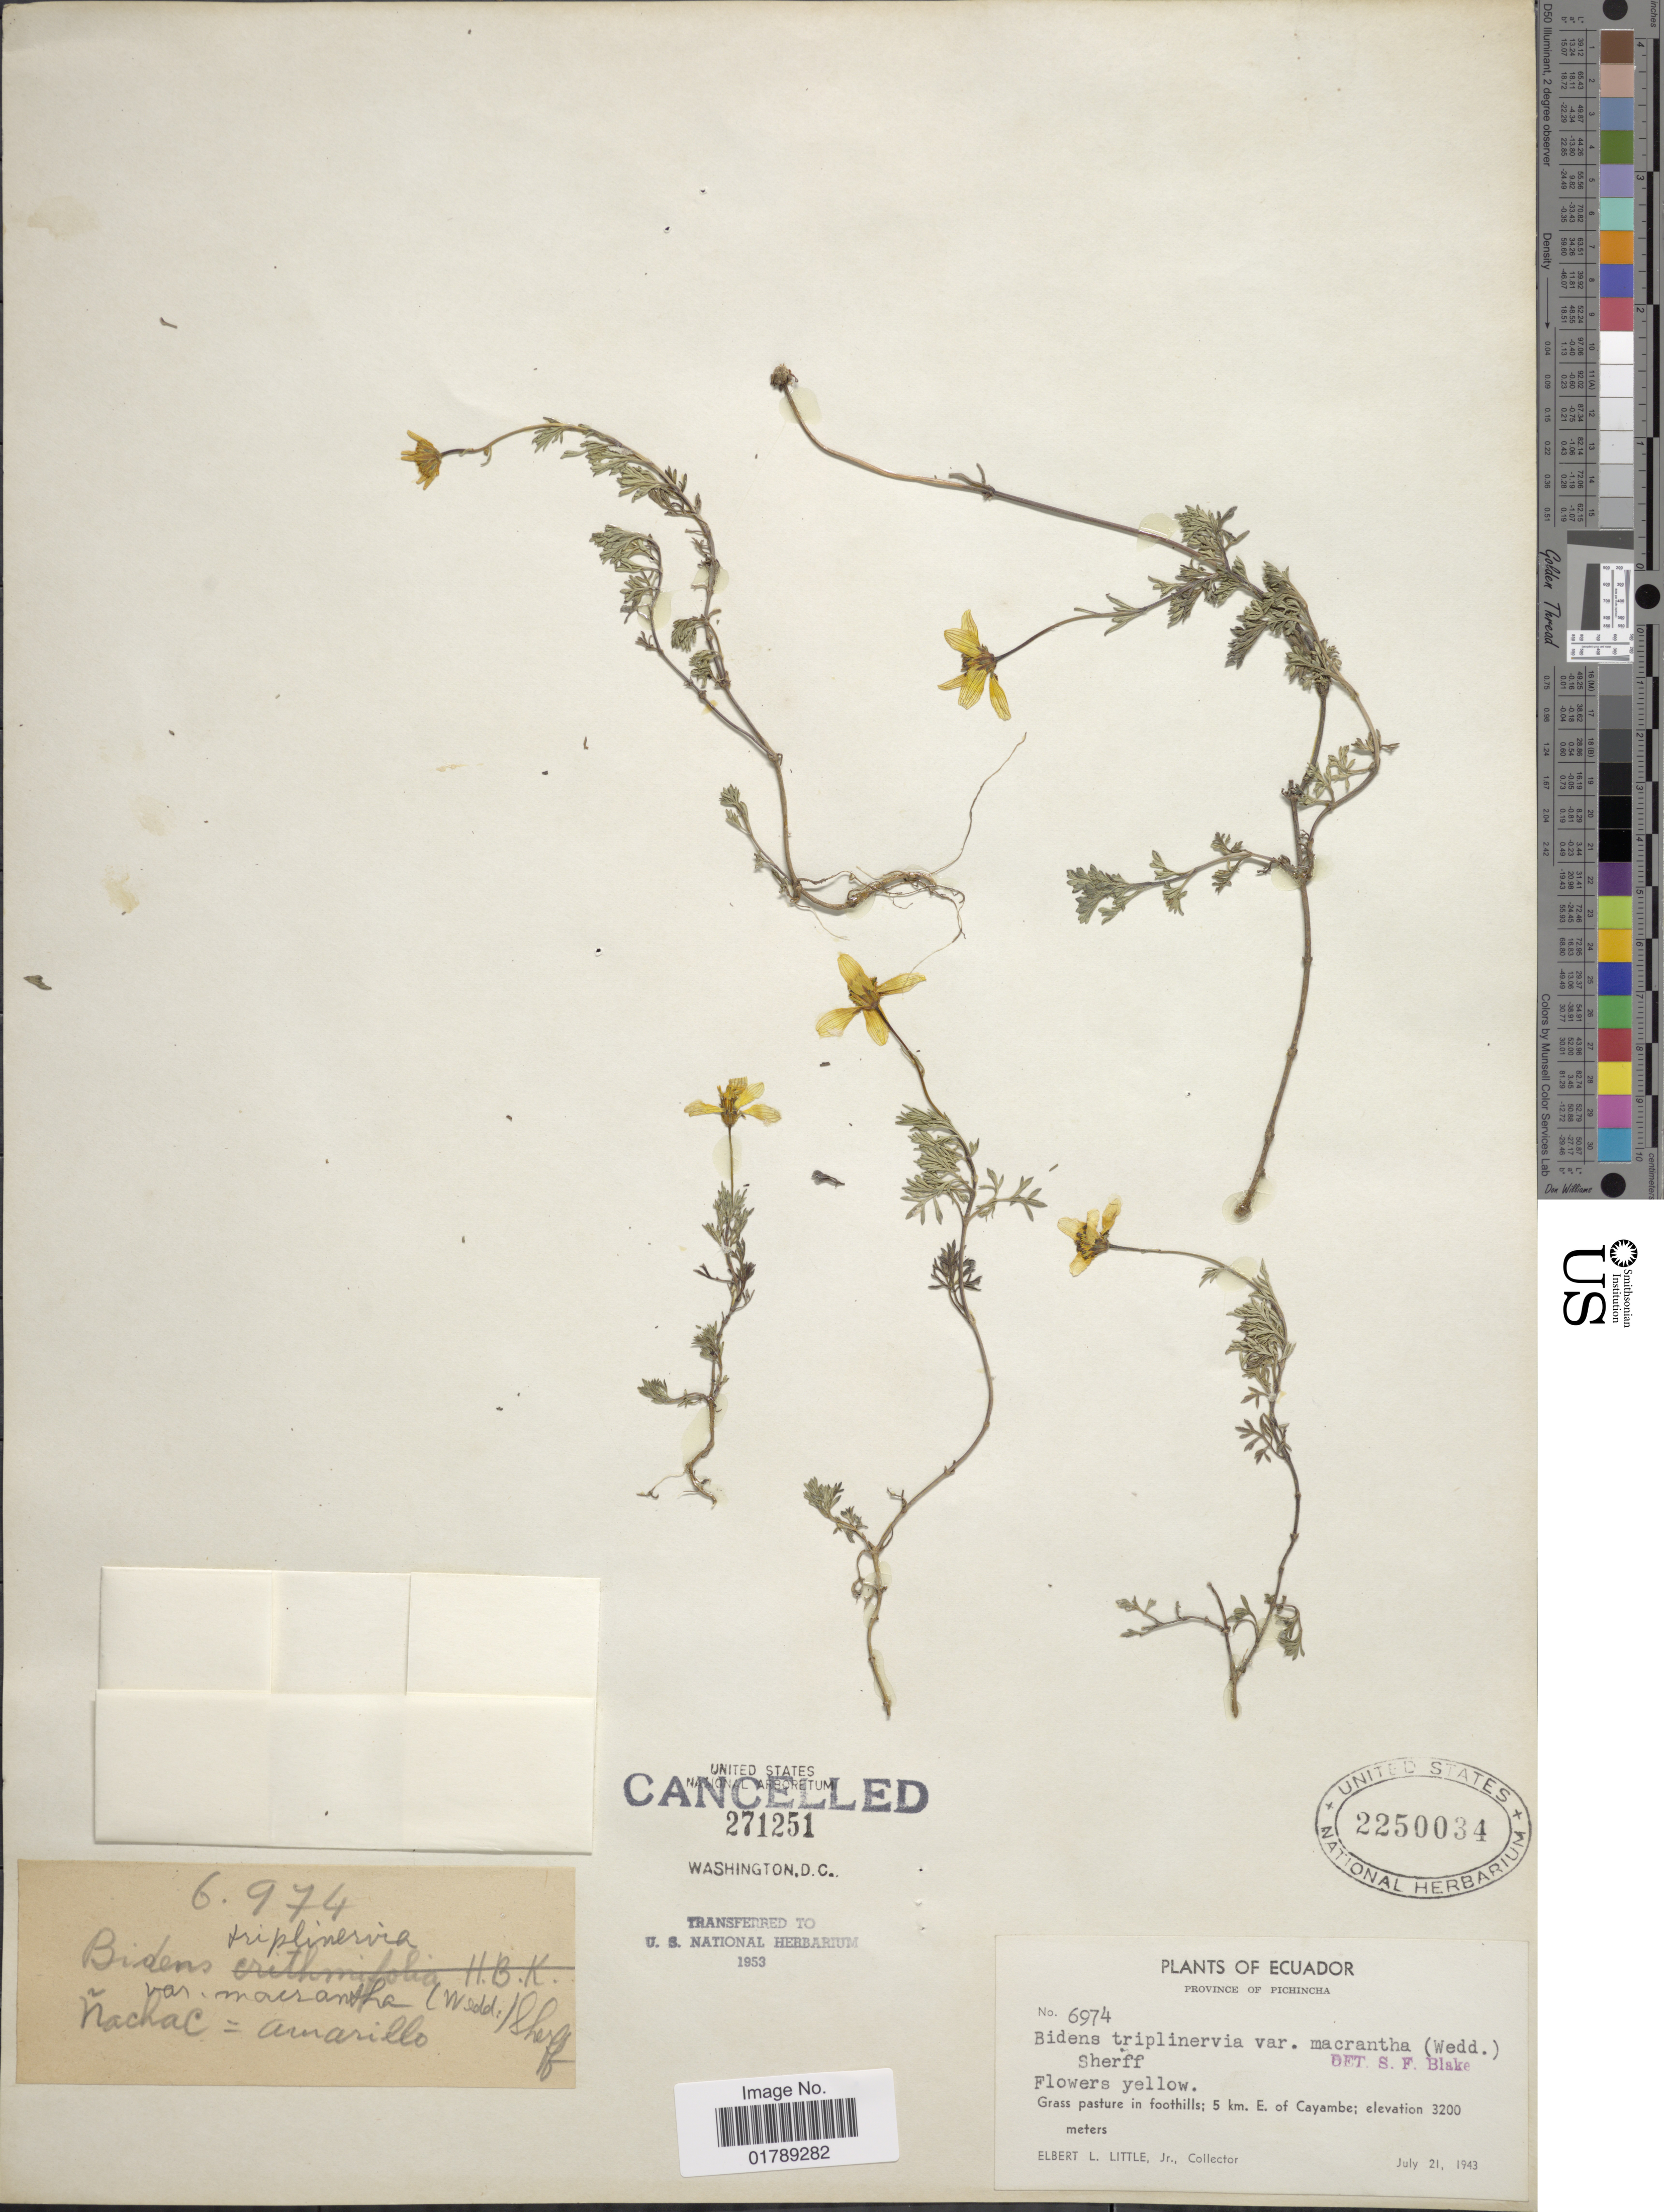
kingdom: Plantae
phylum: Tracheophyta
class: Magnoliopsida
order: Asterales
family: Asteraceae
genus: Bidens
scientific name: Bidens triplinervia var. macrantha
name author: (Wedd.) Sherff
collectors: E. L. Little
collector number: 6974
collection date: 1943-07-21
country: Ecuador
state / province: Pichincha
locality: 5 km. E. of Cayambe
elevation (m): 3200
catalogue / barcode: US 2250034